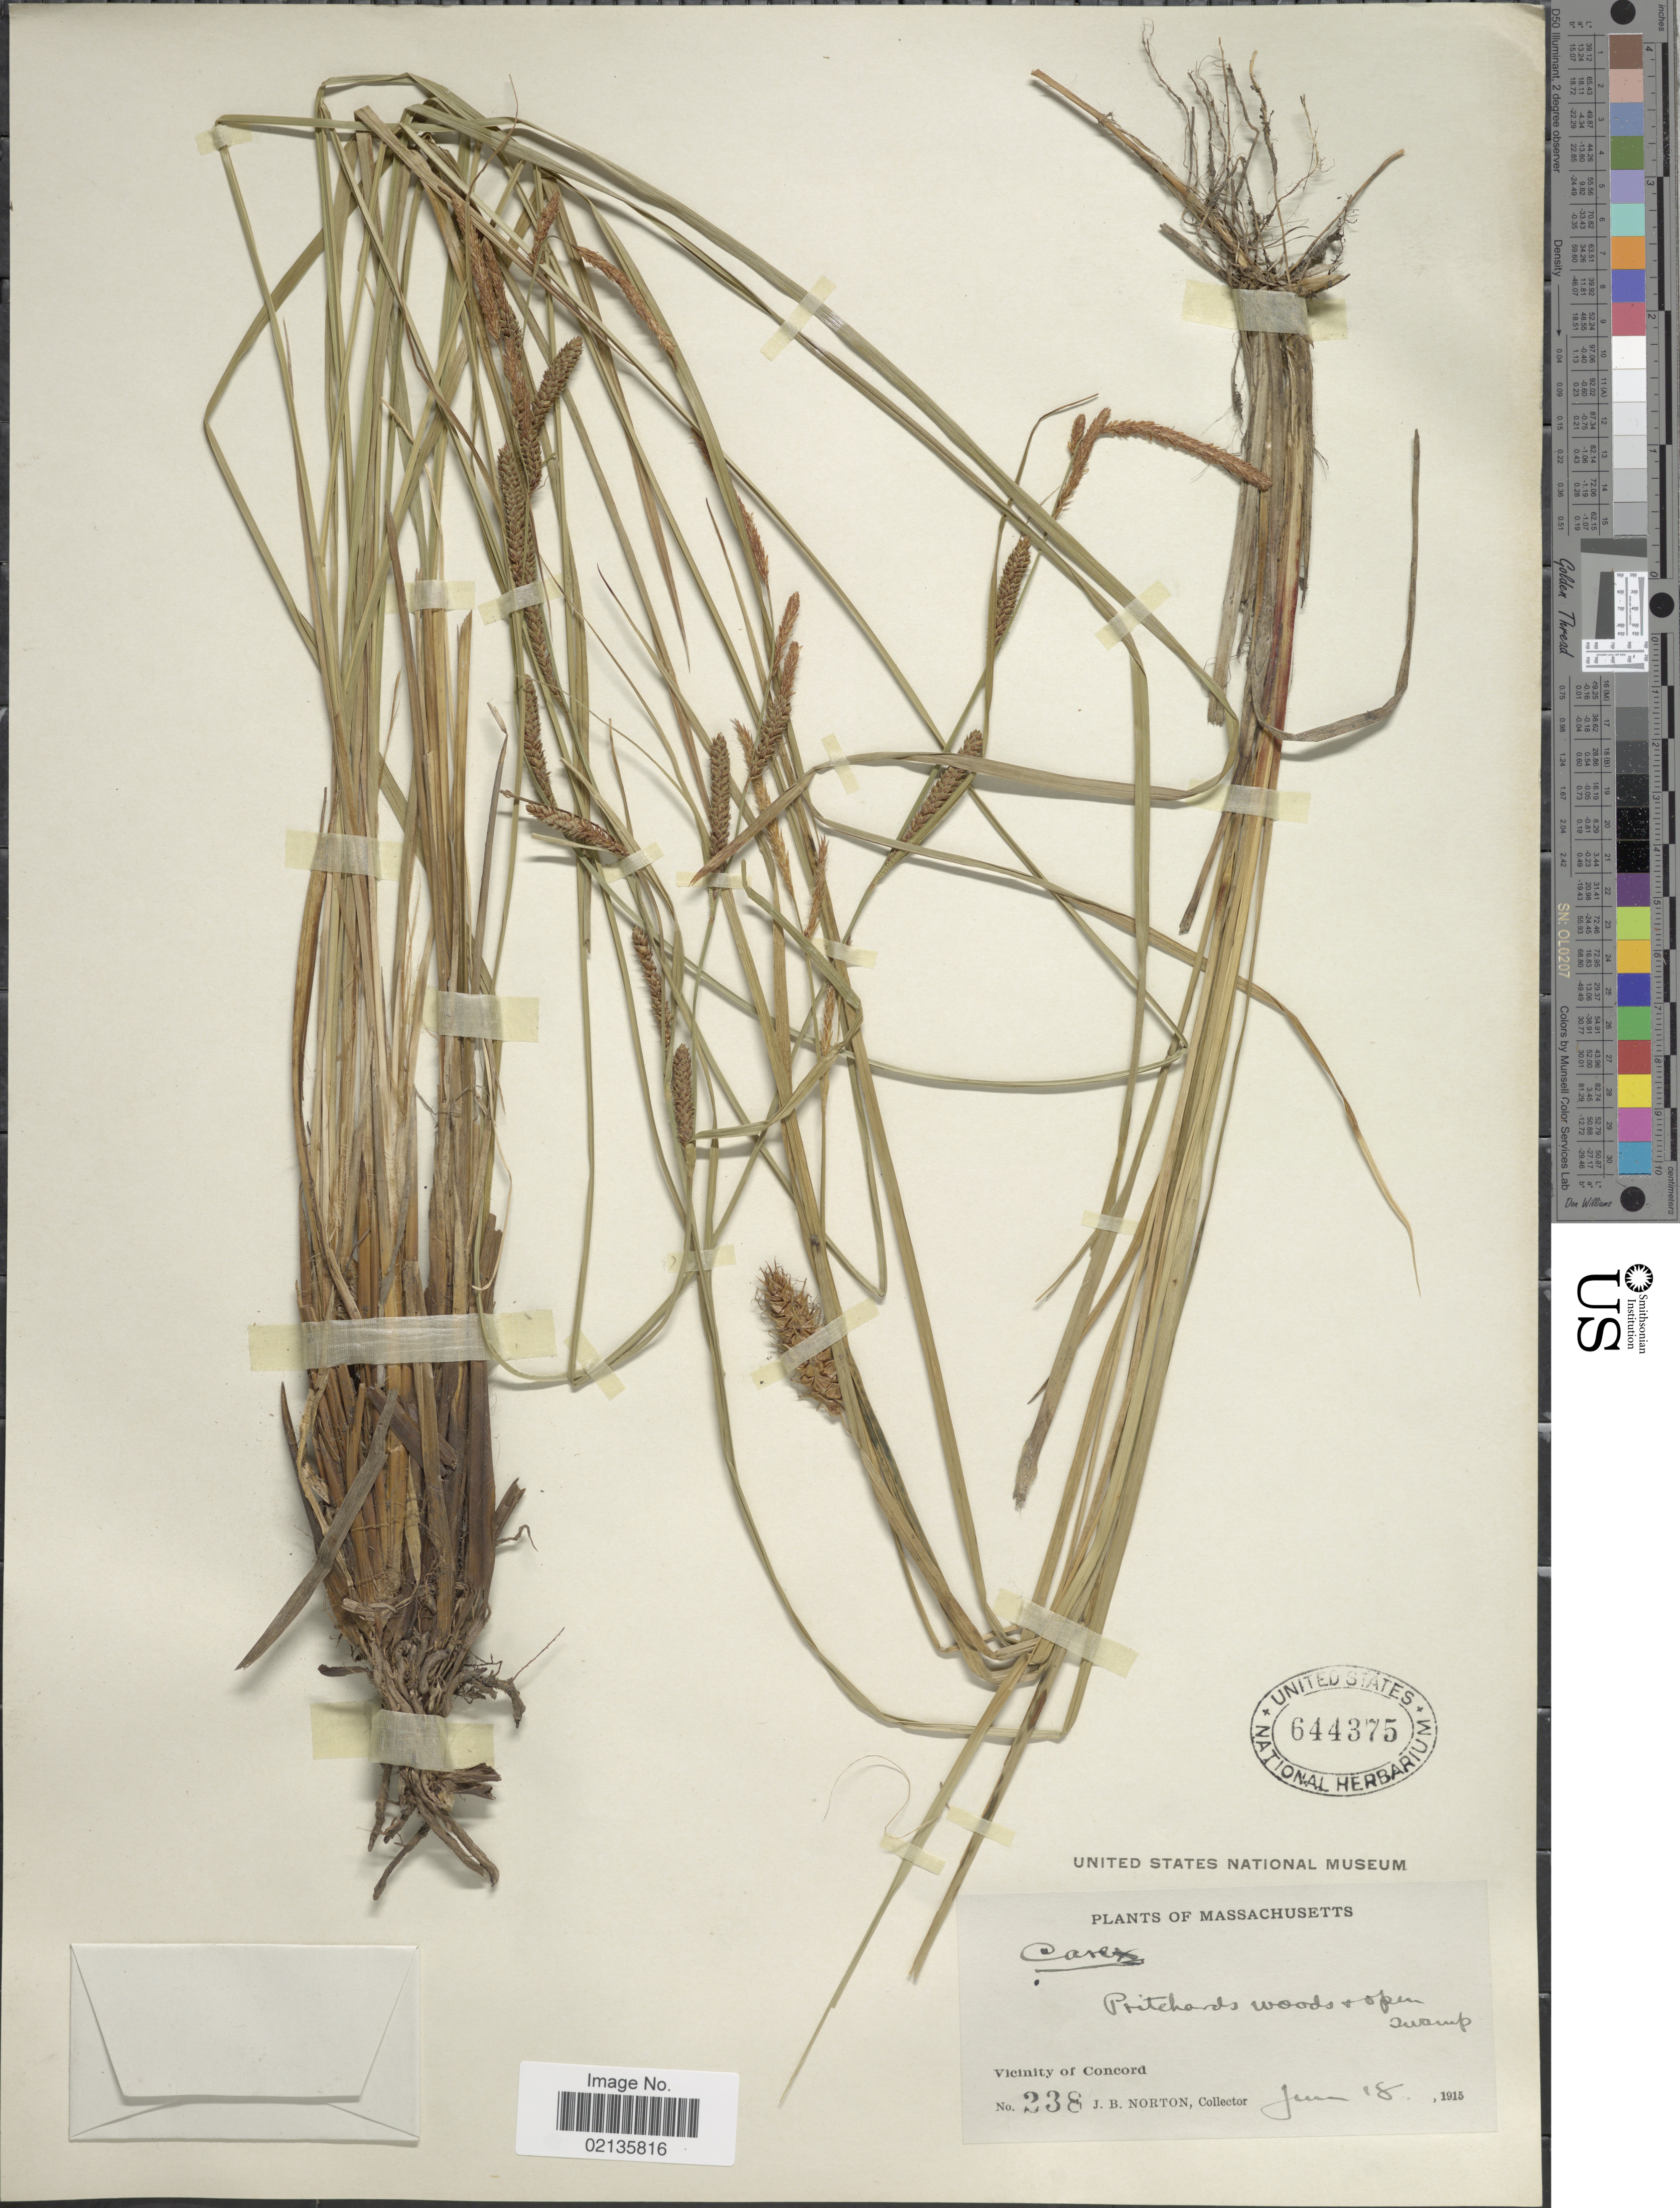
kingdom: Plantae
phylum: Tracheophyta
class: Liliopsida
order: Poales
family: Cyperaceae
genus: Carex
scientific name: Carex stricta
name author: Lam.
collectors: J. B. Norton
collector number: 238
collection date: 1915-06-18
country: United States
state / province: Massachusetts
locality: Pritchards woods & Open swamp, Vicinity of Concord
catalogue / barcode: US 644375